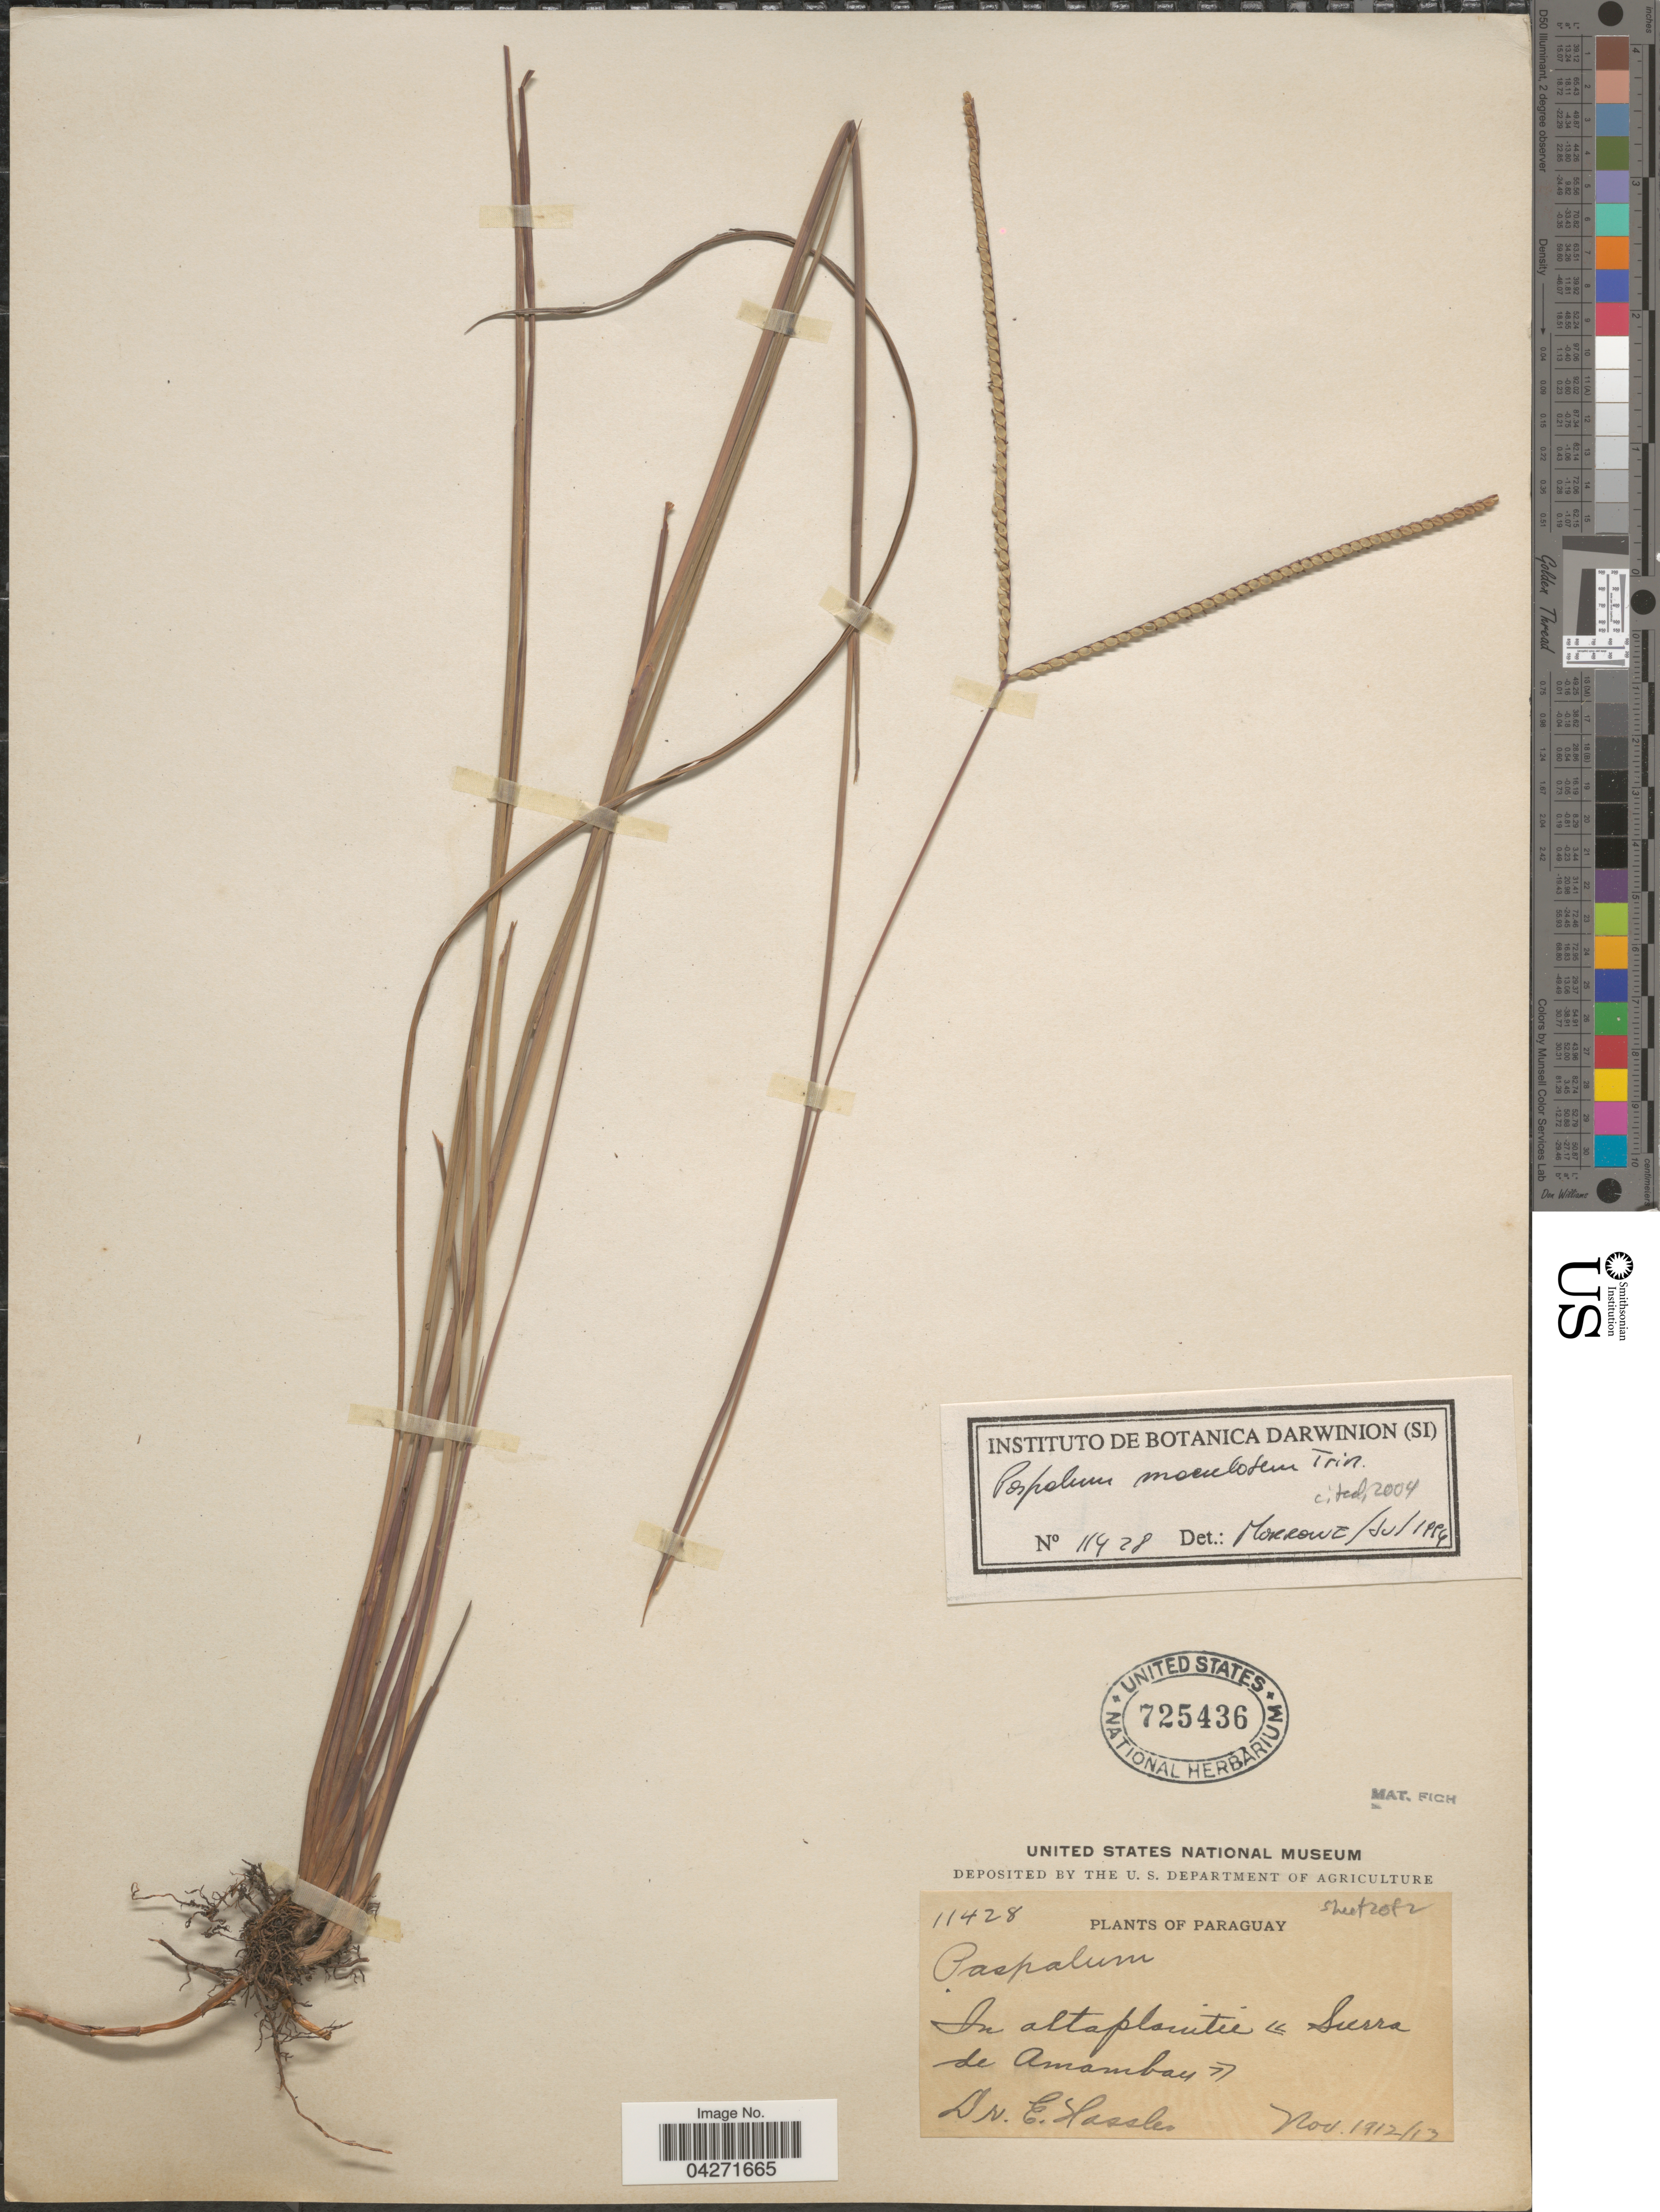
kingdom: Plantae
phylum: Tracheophyta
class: Liliopsida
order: Poales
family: Poaceae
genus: Paspalum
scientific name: Paspalum maculosum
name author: Trin.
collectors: E. Hassler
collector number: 11428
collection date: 1912-11-13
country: Paraguay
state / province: Amambay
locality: In altaplanitie "Serra de Amambay".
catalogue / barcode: US 725436